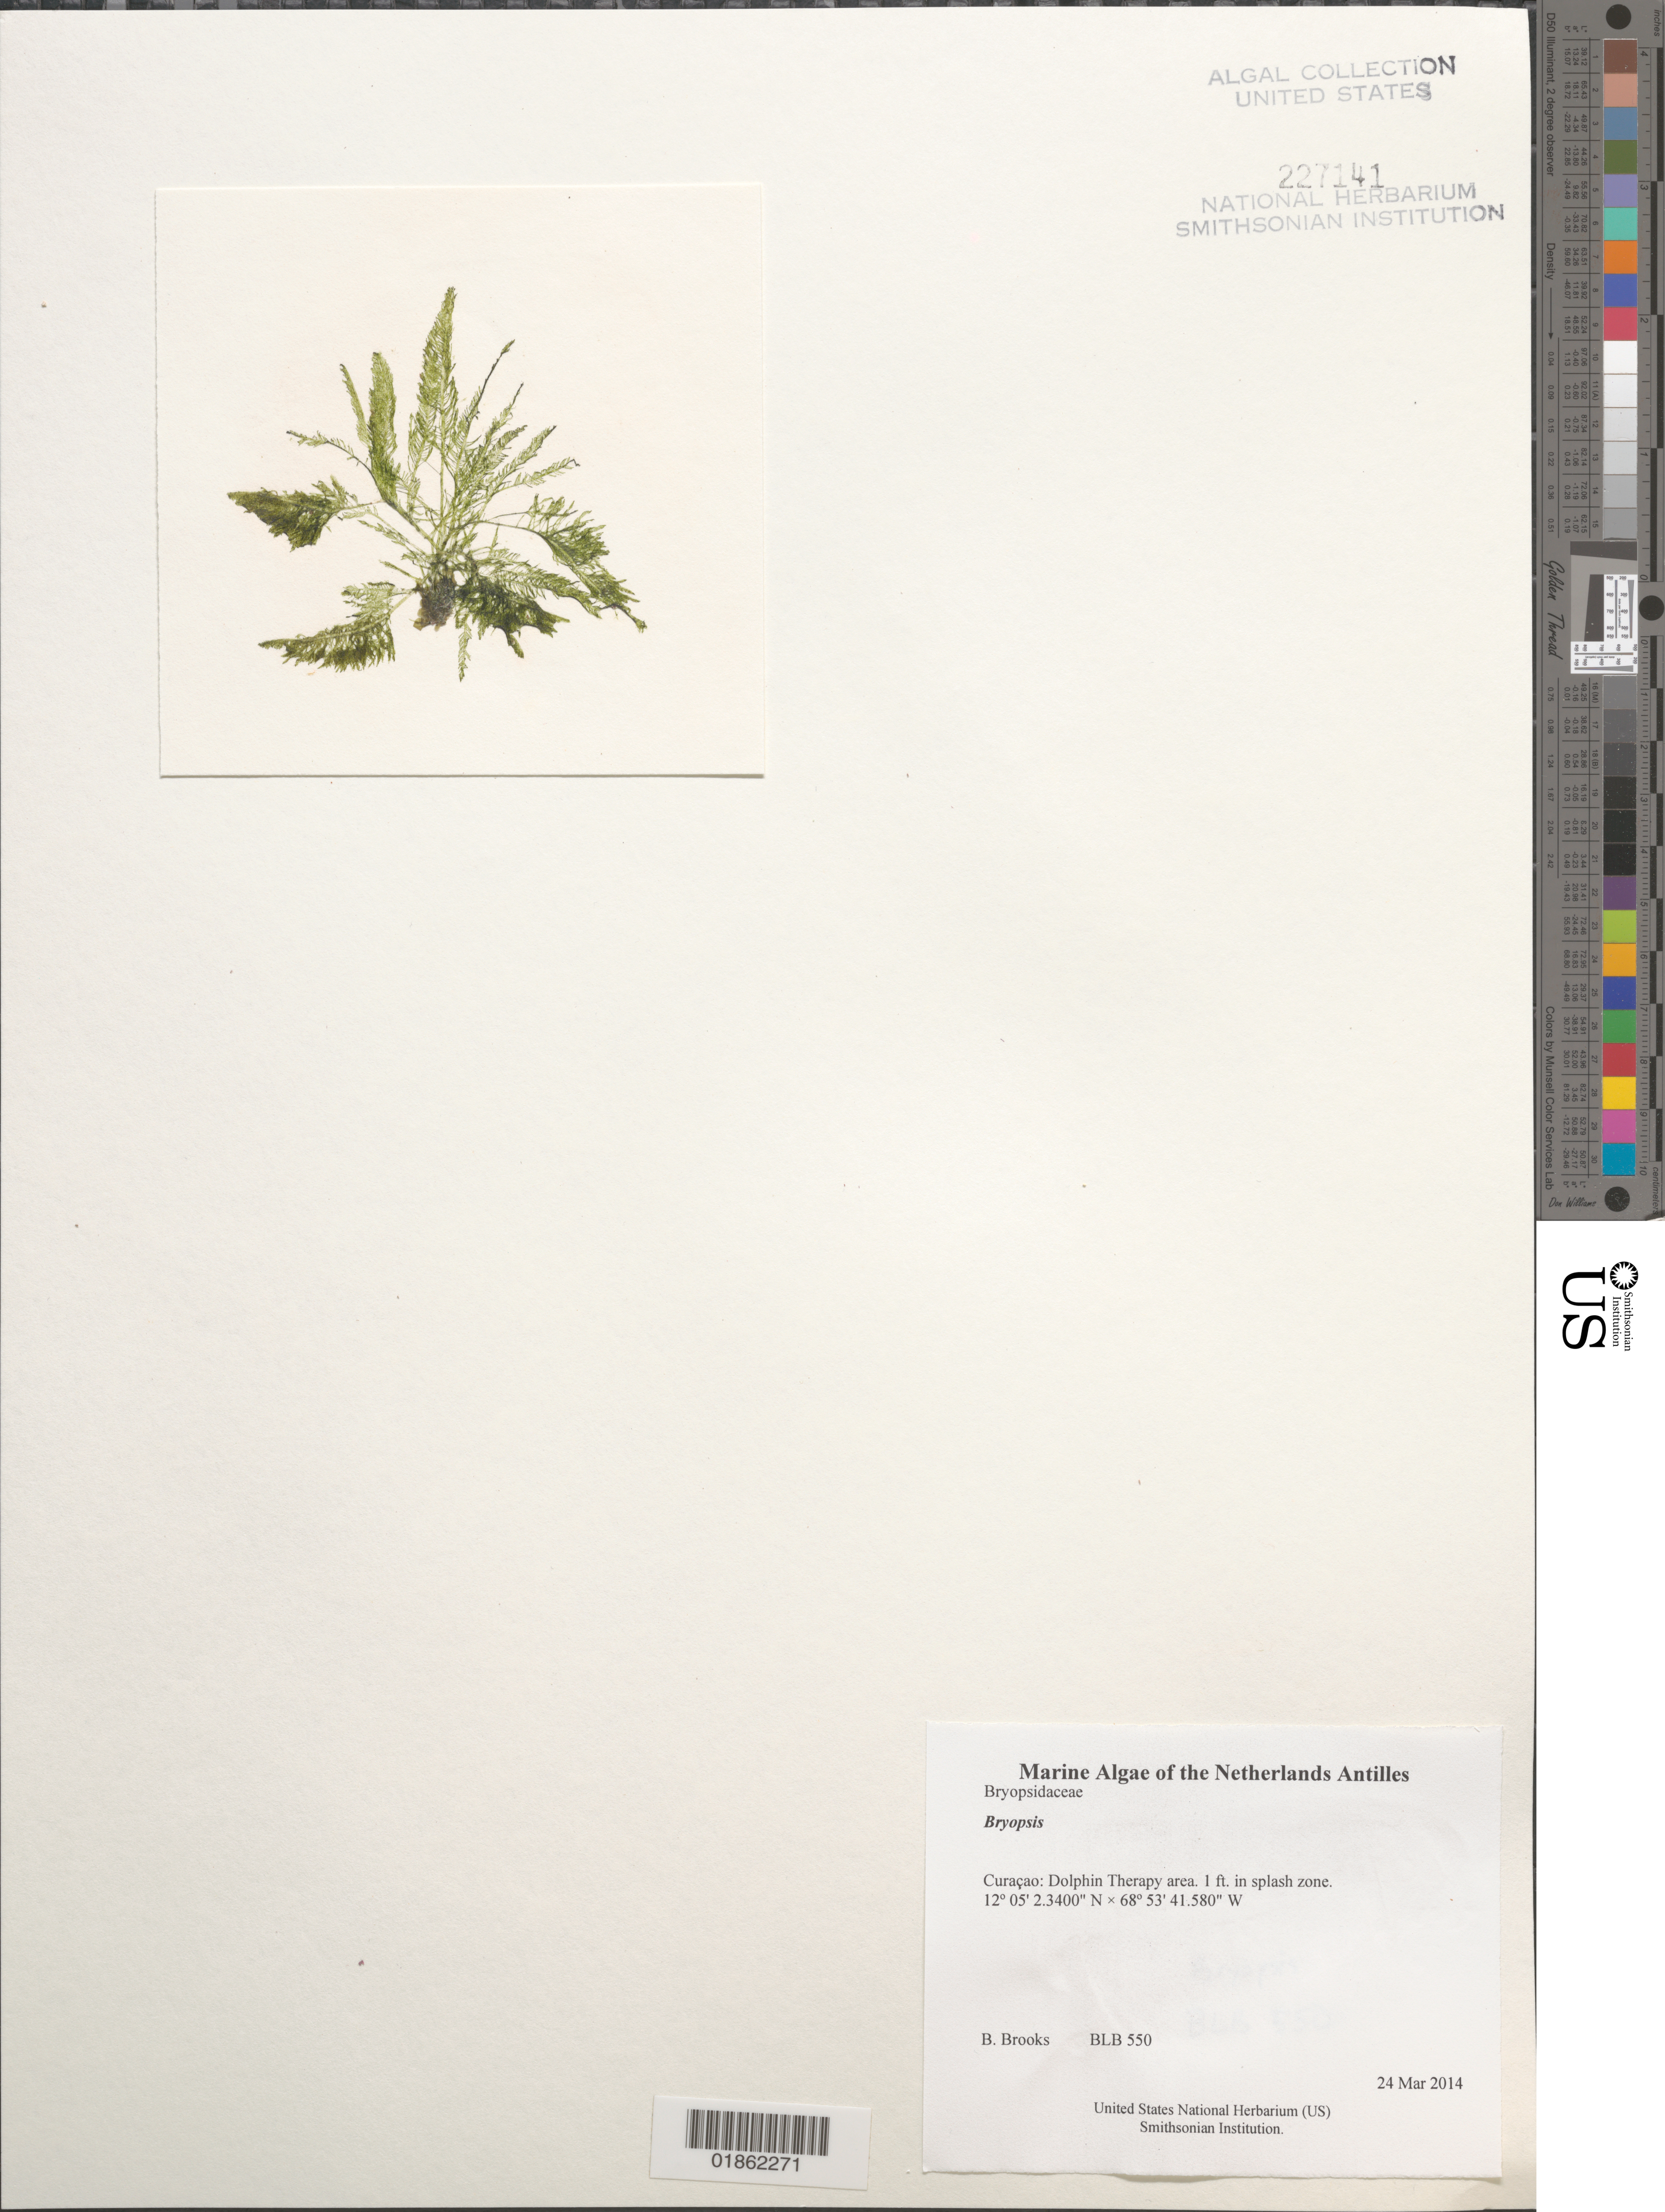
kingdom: Plantae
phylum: Chlorophyta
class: Ulvophyceae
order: Bryopsidales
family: Bryopsidaceae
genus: Bryopsis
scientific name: Bryopsis sp.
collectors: B. Brooks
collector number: BLB 550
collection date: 2014-03-24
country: Curaçao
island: Curaçao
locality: Dolphin Therapy area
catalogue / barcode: US 227141